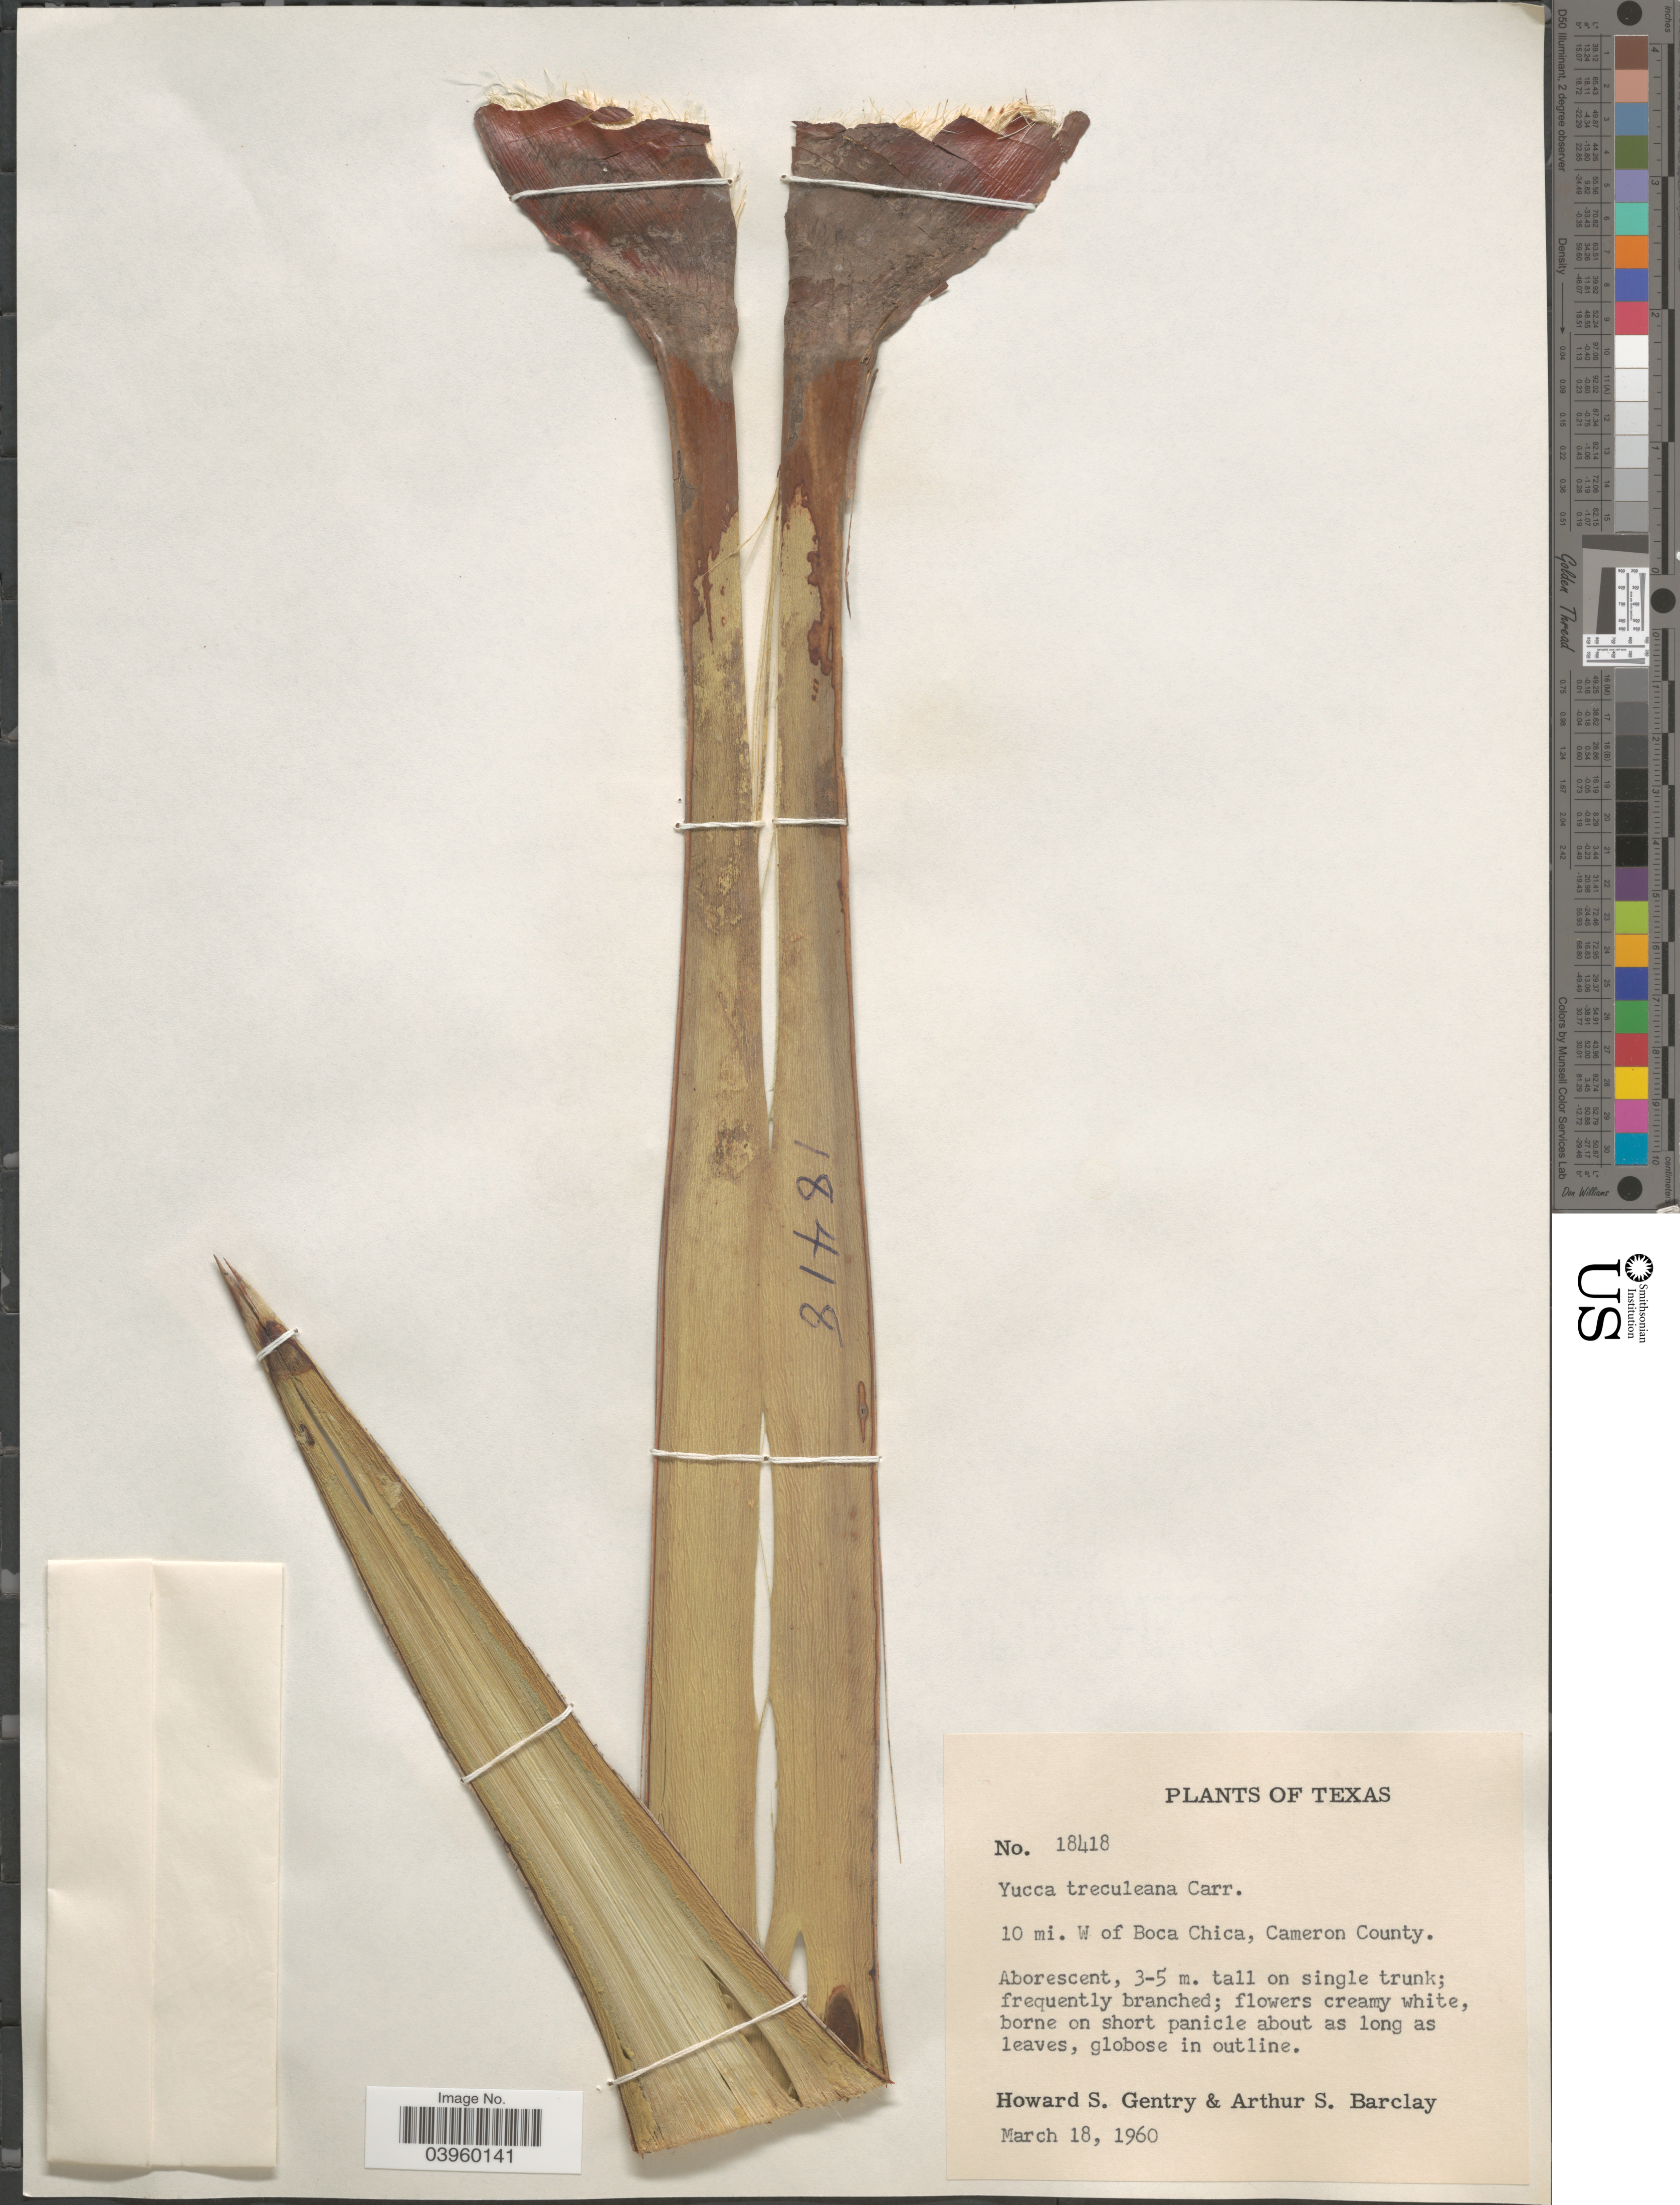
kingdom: Plantae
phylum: Tracheophyta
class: Liliopsida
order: Asparagales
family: Asparagaceae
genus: Yucca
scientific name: Yucca treculeana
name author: Carrière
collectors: H. S. Gentry & A. S. Barclay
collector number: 18418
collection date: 1960-03-18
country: United States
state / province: Texas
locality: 10 mi. W of Boca Chica, Cameron County.